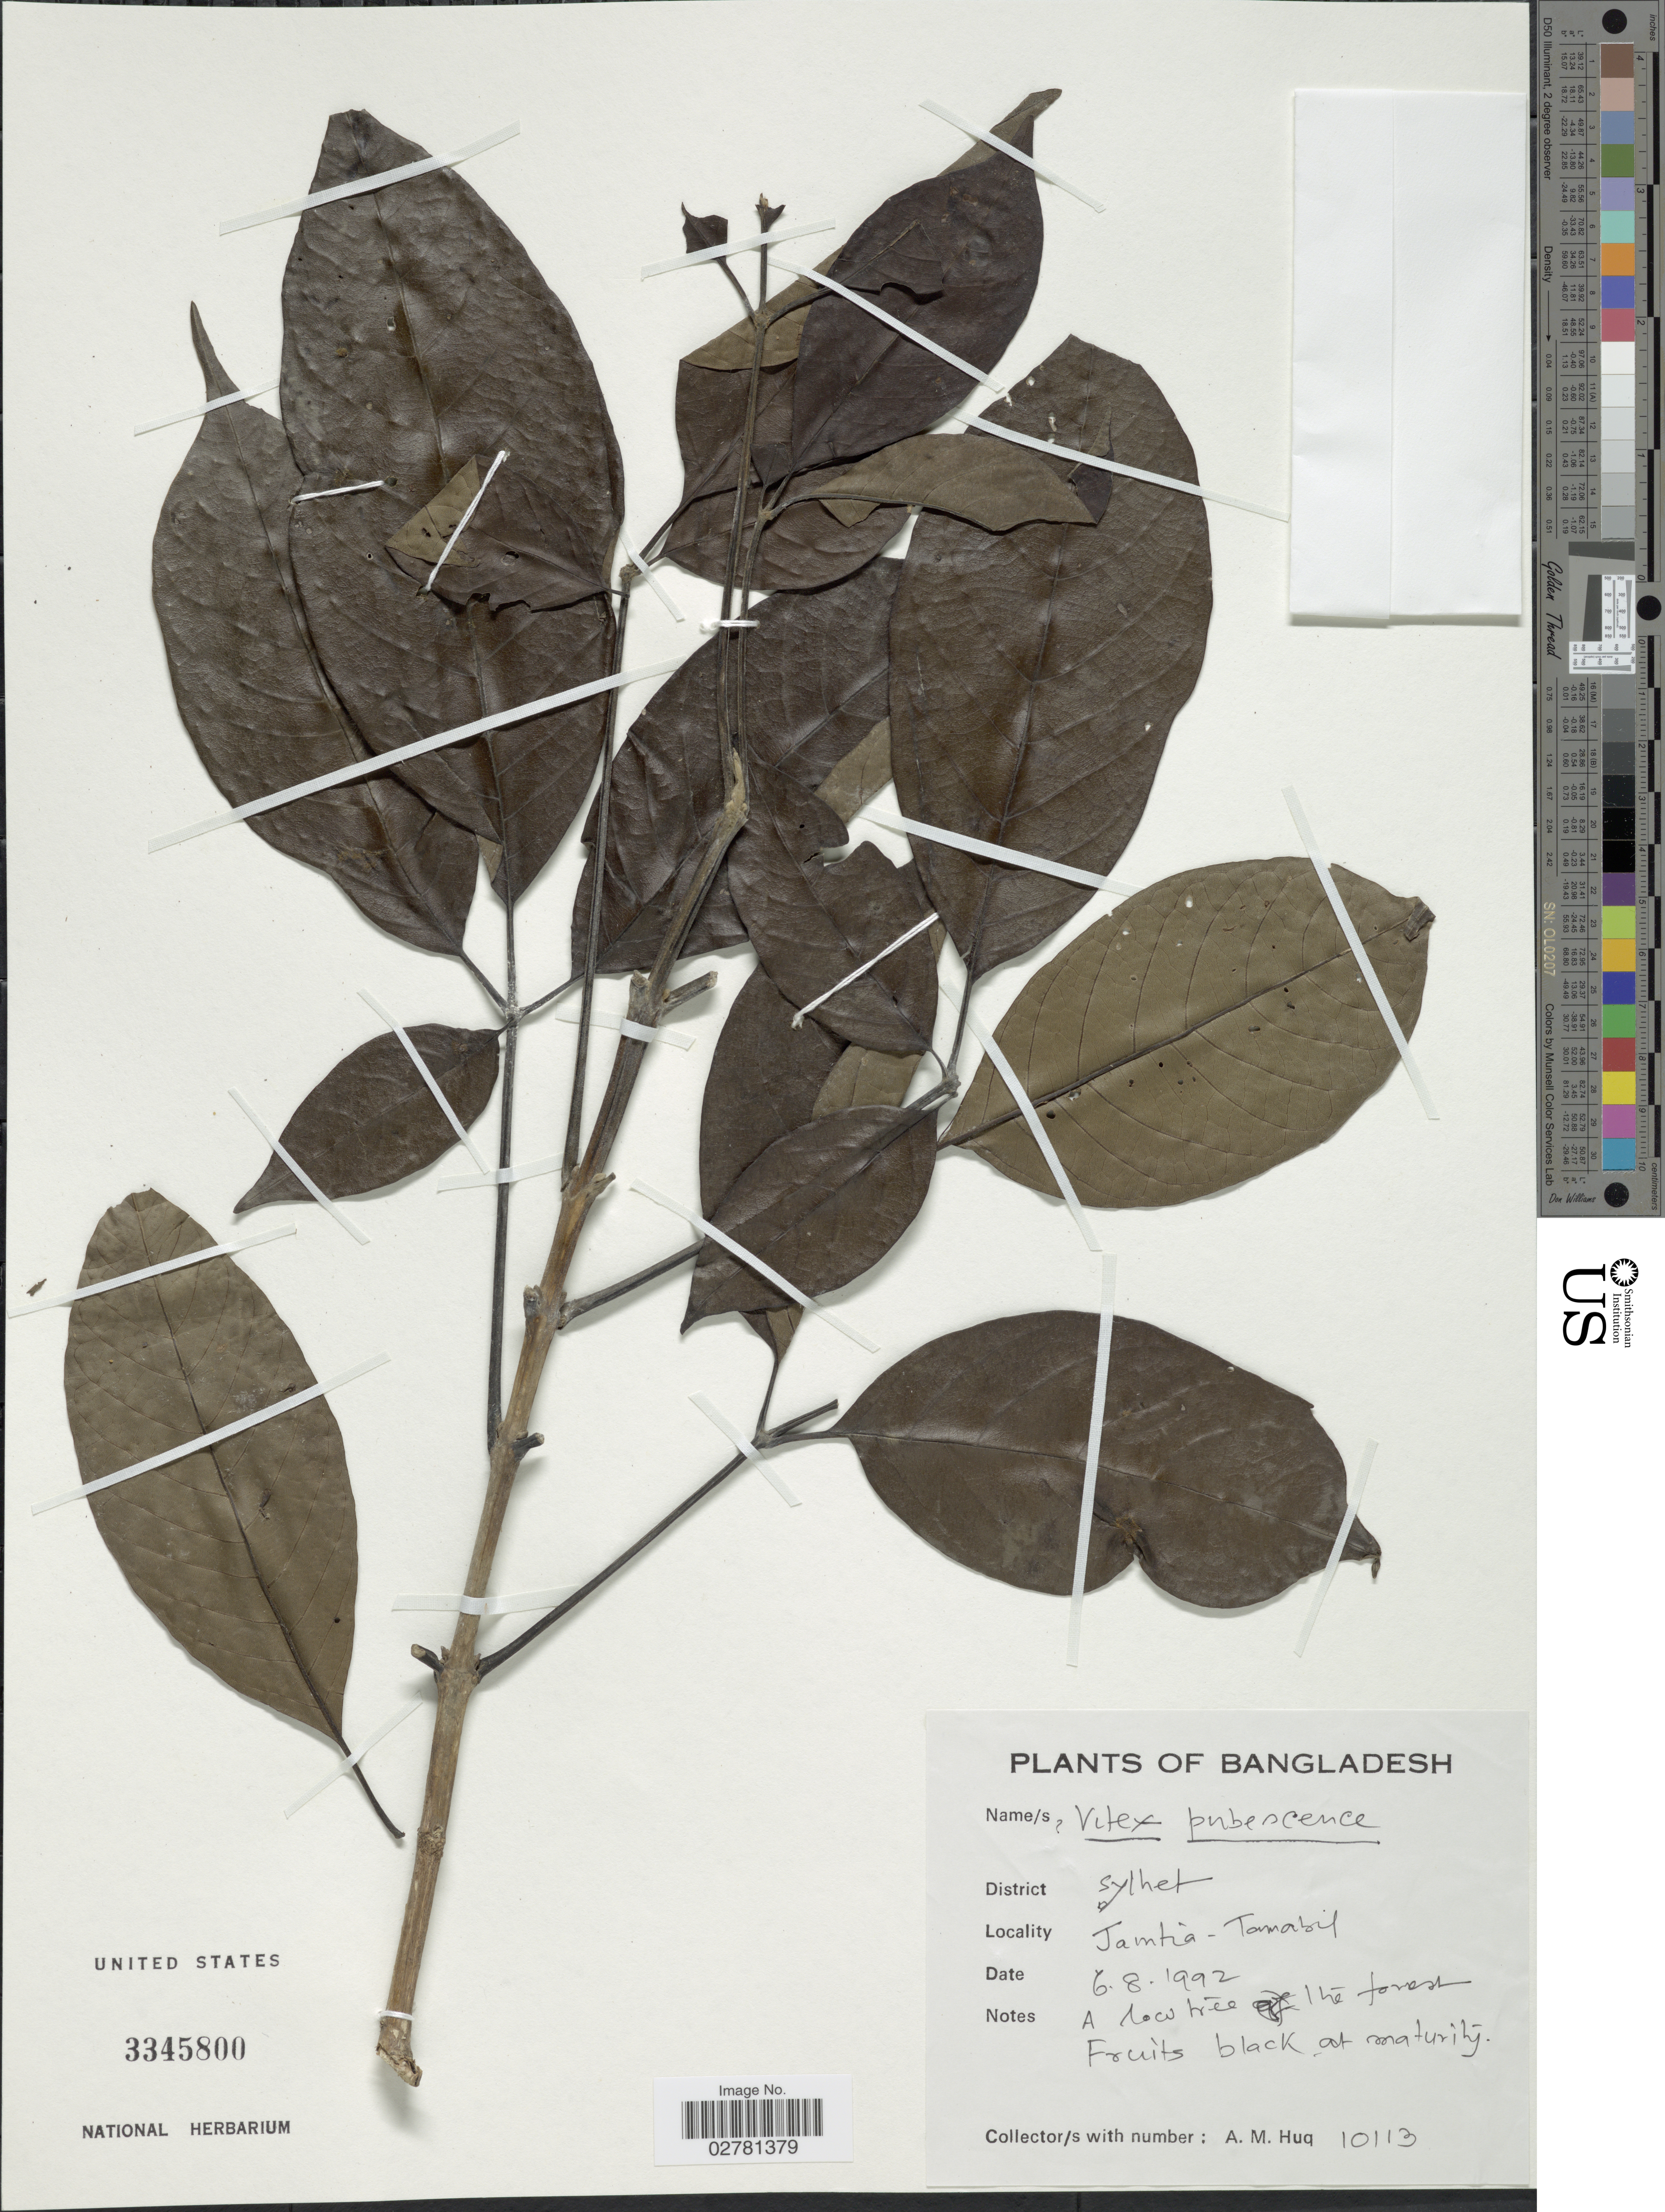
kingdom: Plantae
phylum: Tracheophyta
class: Magnoliopsida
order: Lamiales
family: Lamiaceae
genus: Vitex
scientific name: Vitex pinnata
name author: L.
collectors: A. M. Huq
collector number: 10113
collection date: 1992-08-06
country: Bangladesh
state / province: Sylhet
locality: District Sylhet, Tamtia-Tamabil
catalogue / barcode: US 3345800